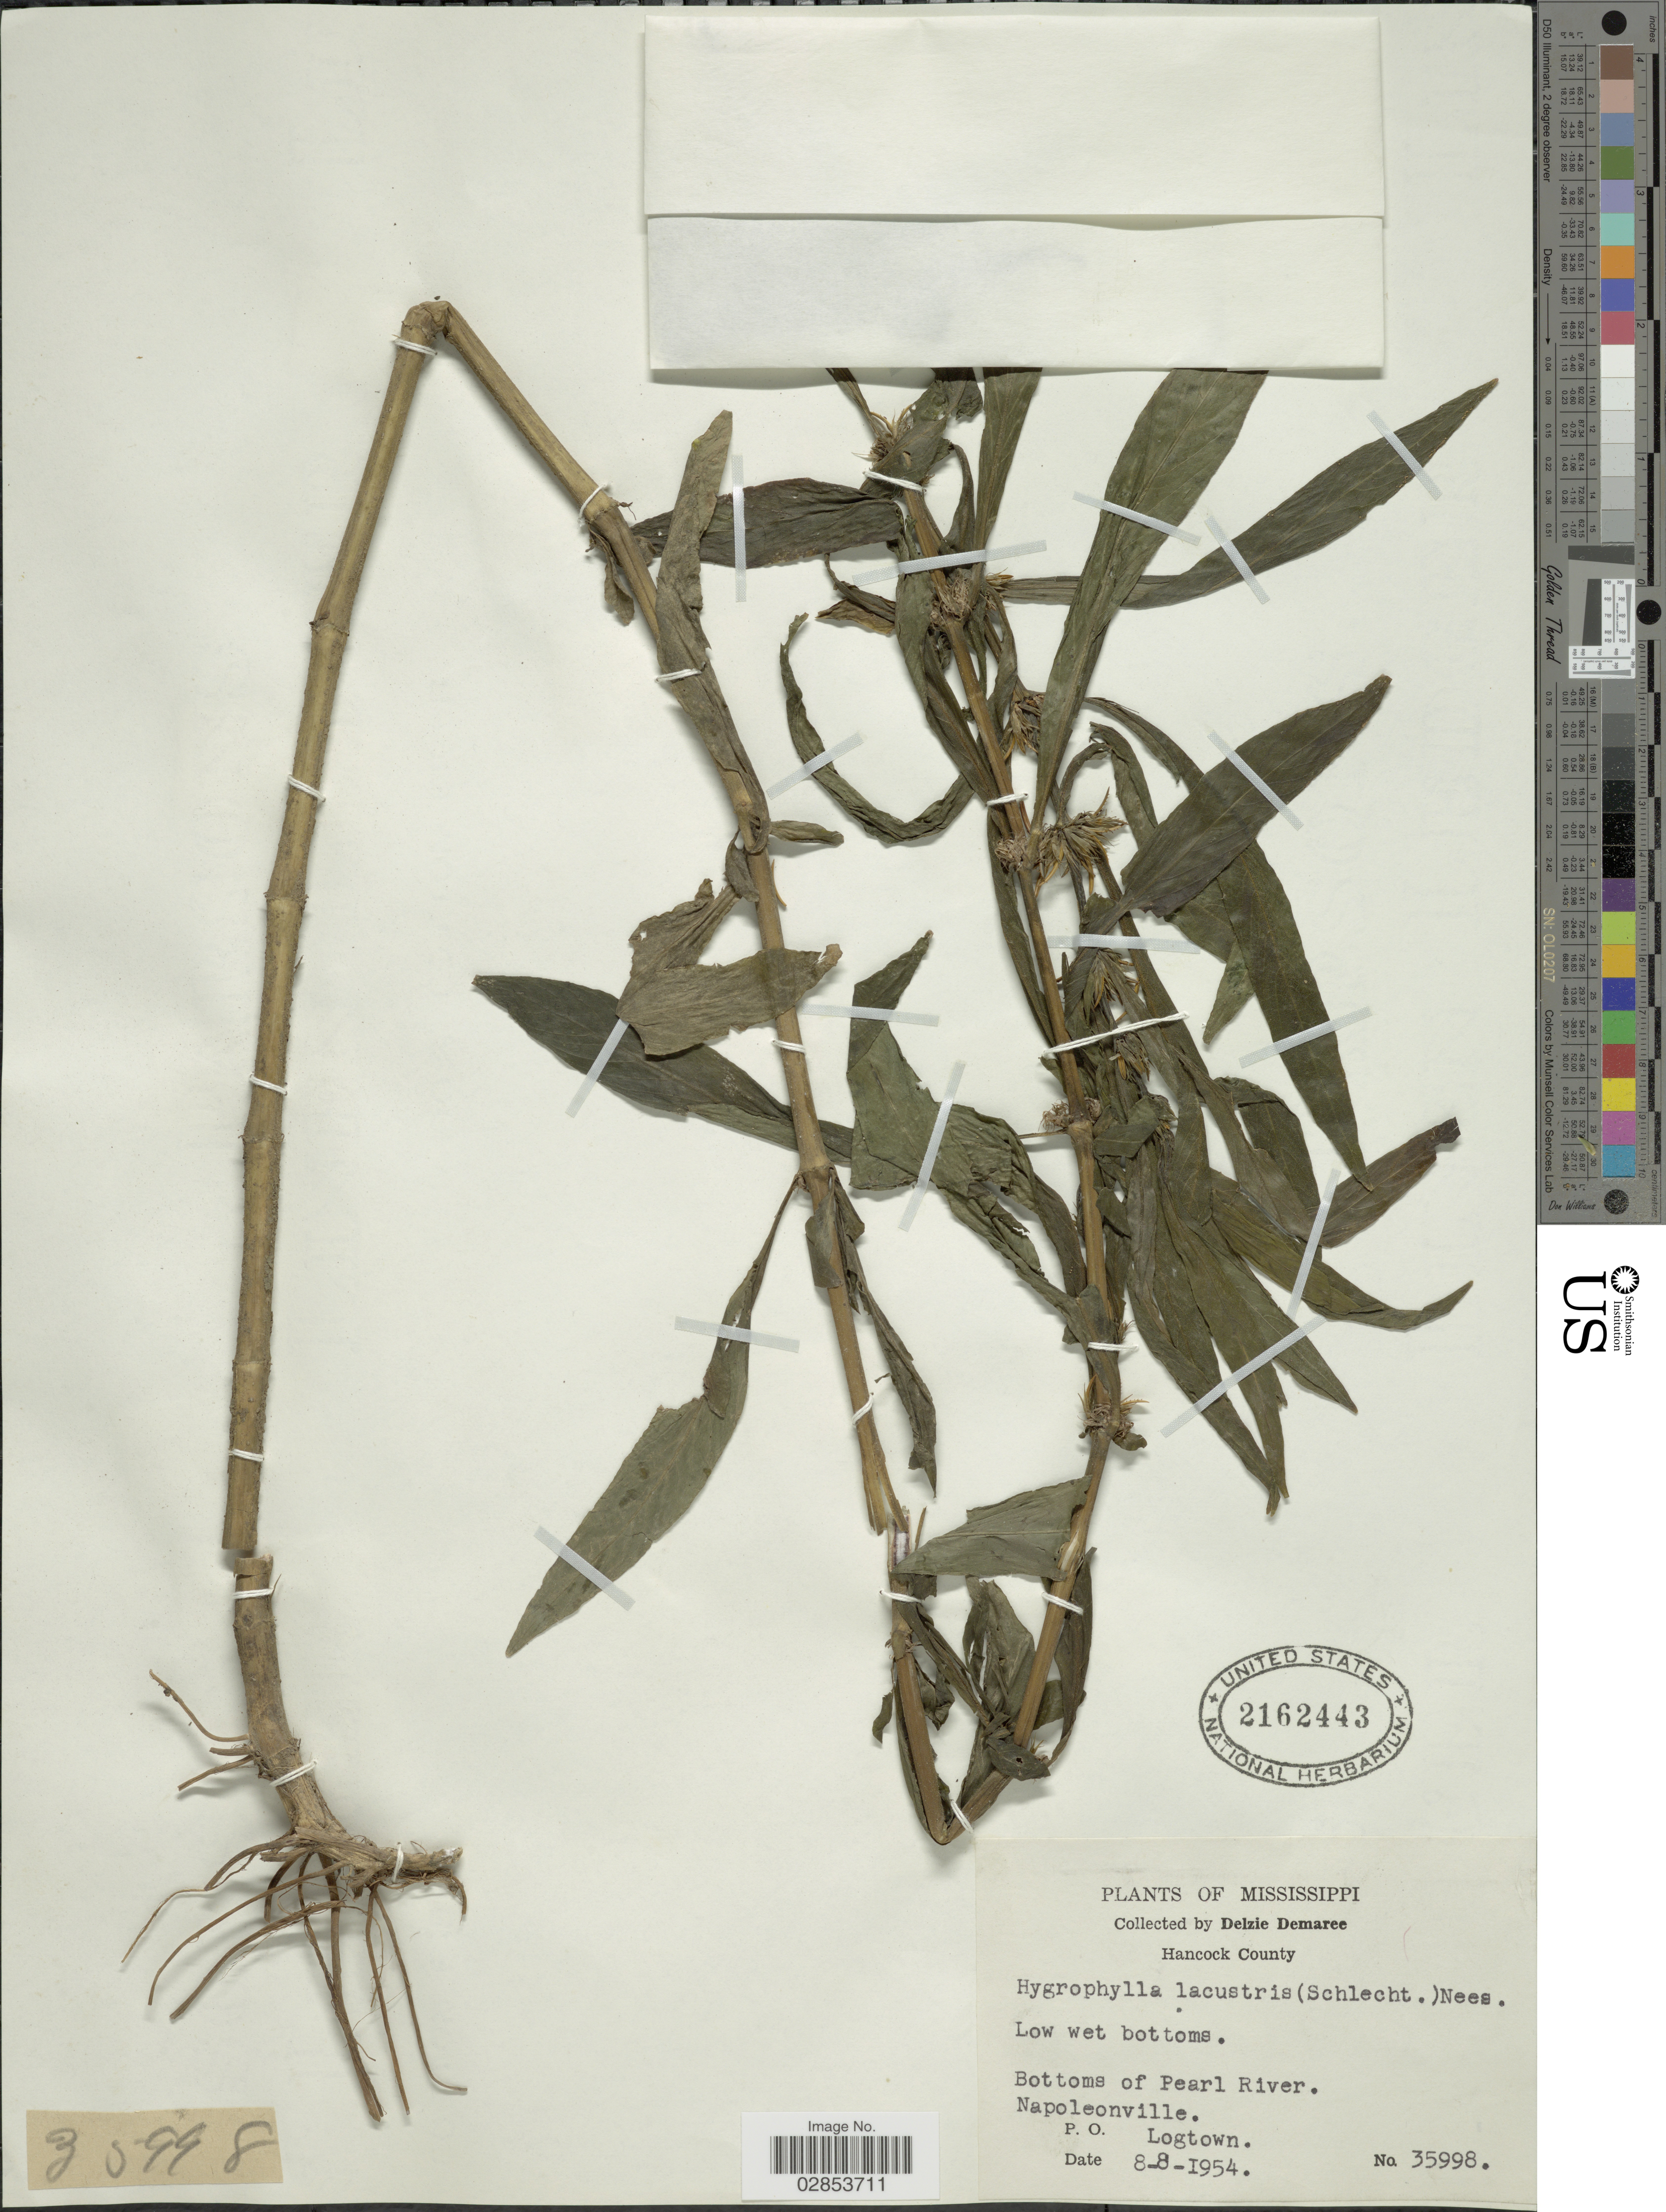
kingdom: Plantae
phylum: Tracheophyta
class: Magnoliopsida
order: Lamiales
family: Acanthaceae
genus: Hygrophila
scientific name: Hygrophila costata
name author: Nees & T. Nees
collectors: D. Demaree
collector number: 35998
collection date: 1954-08-08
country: United States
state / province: Mississippi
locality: Hancock County. Bottoms of Pearl River. Napoleonville. P.O. Logtown.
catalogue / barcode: US 2162443